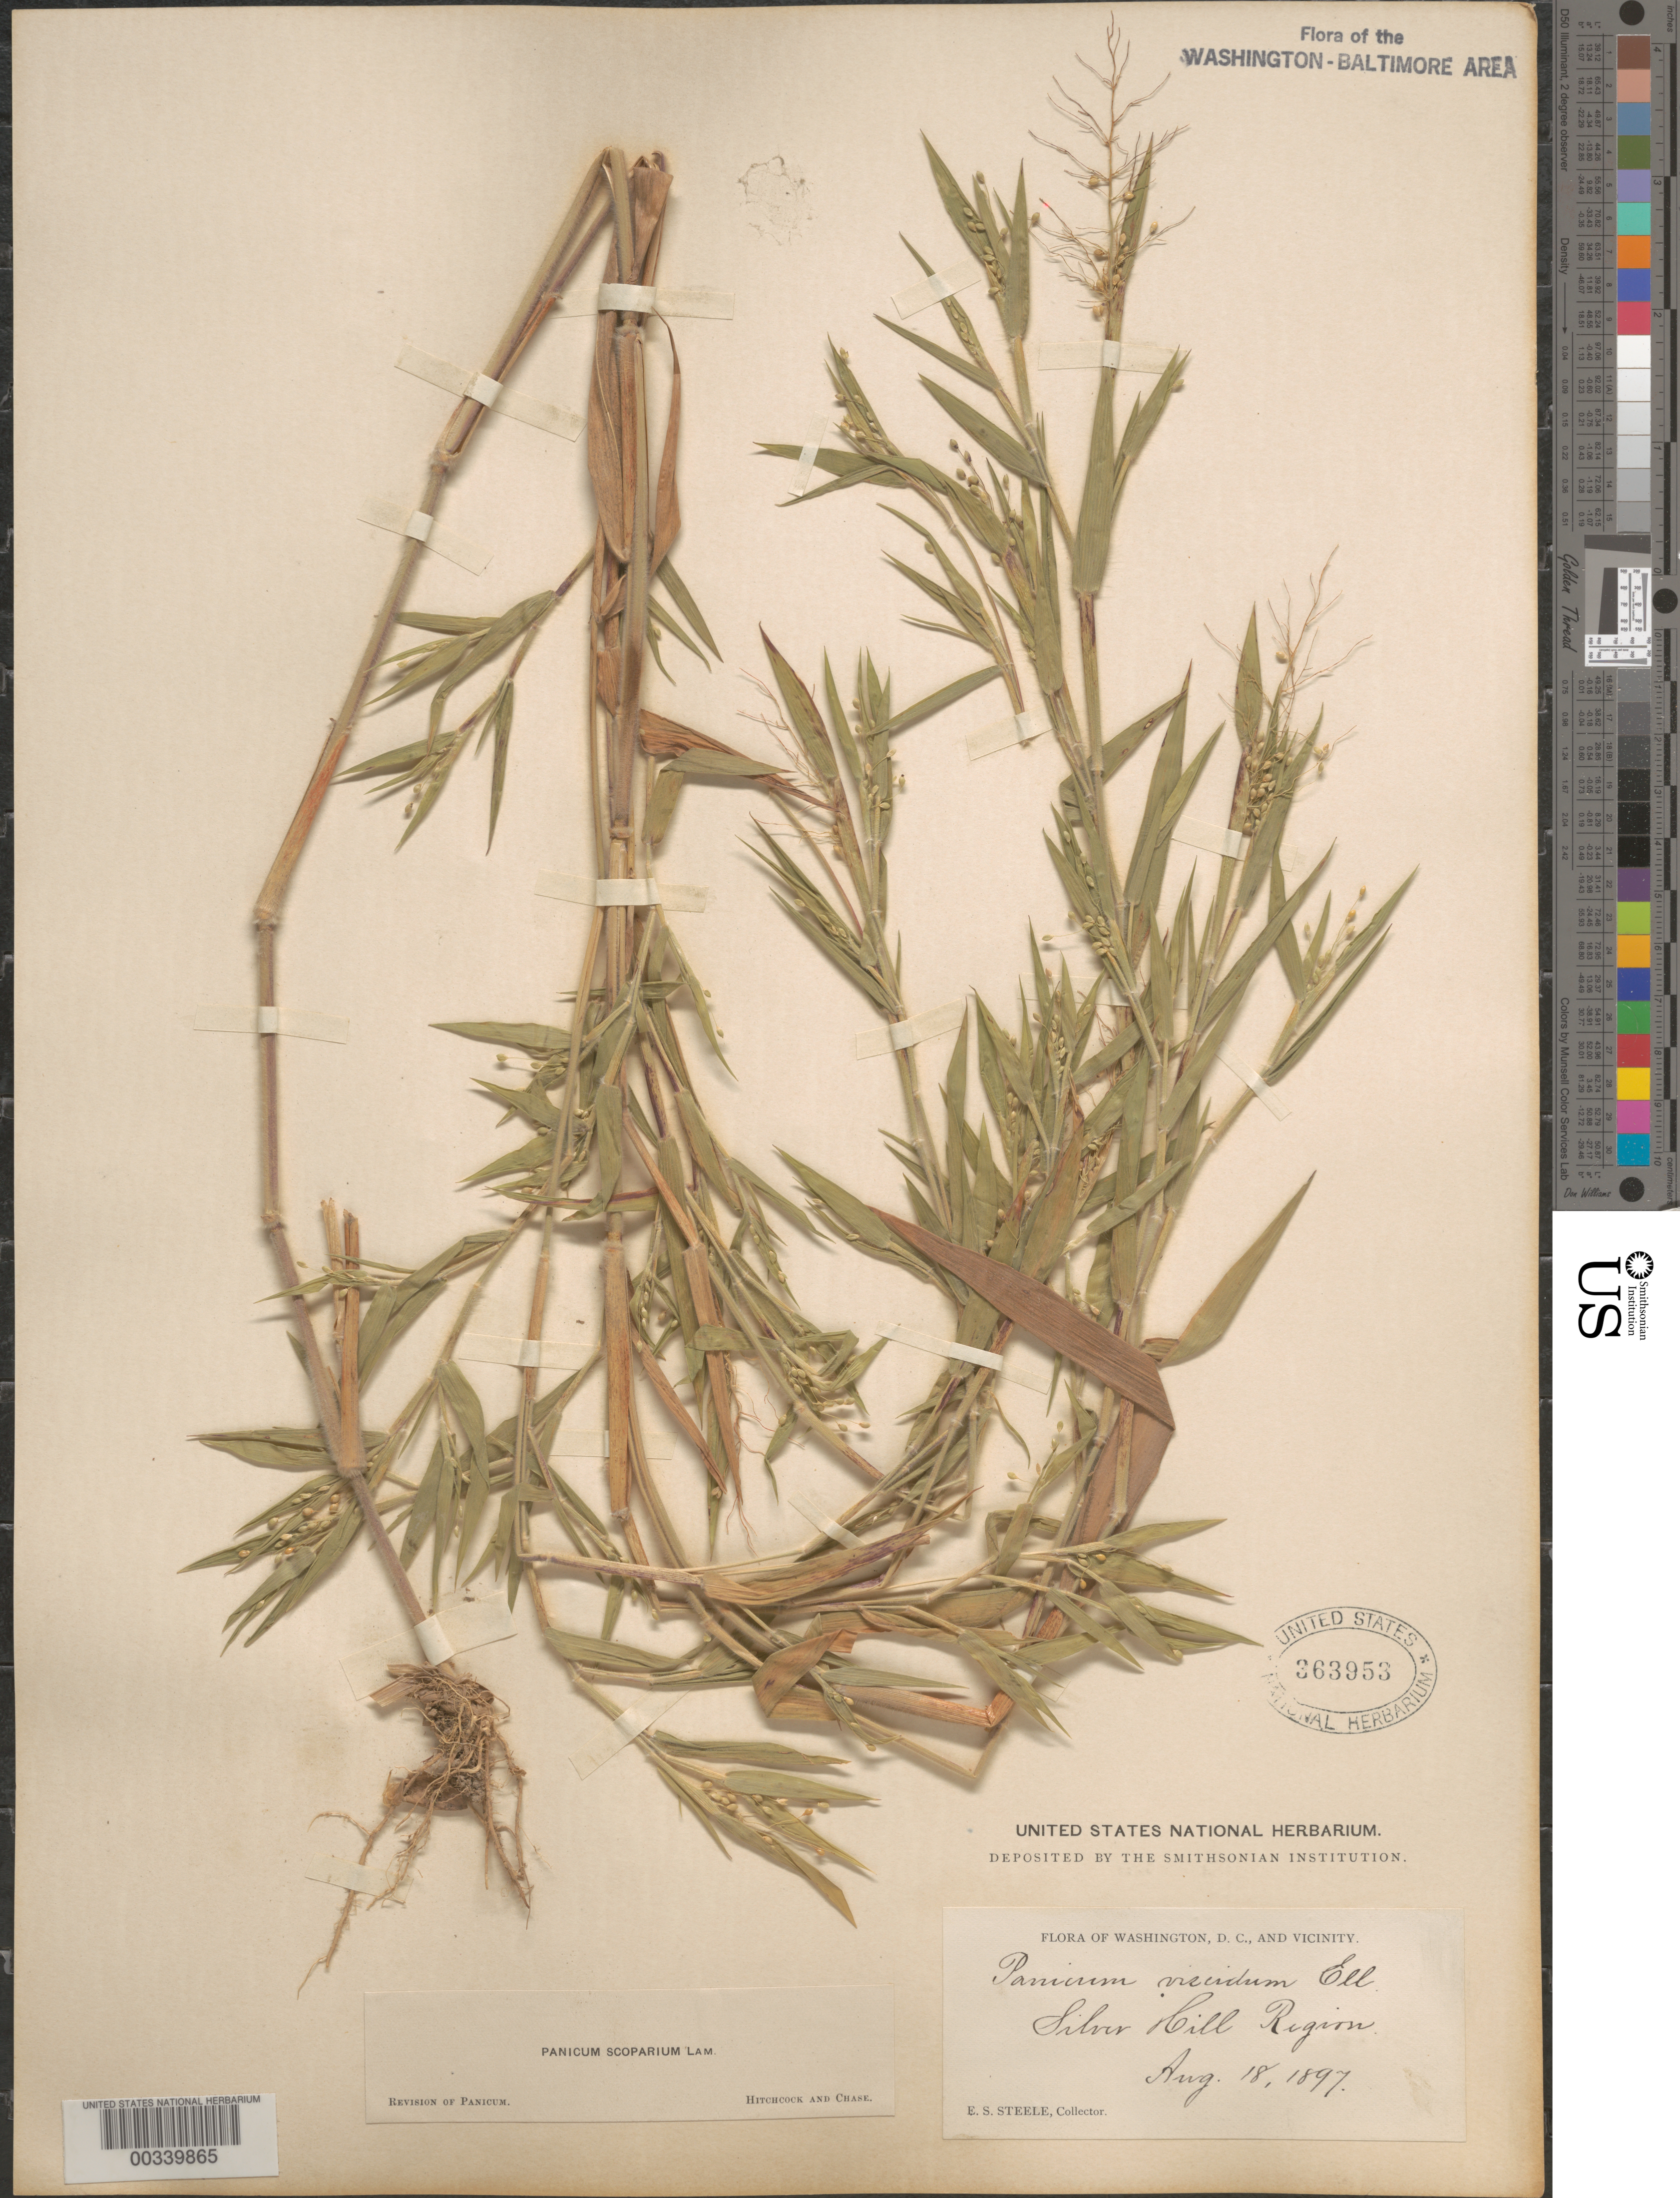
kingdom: Plantae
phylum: Tracheophyta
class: Liliopsida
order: Poales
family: Poaceae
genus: Dichanthelium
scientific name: Dichanthelium scoparium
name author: (Lam.) Gould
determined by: Hitchcock, A. S.; Chase, [M.] A.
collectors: E. Steele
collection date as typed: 18 Aug 1897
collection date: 1897-08-18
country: United States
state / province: Maryland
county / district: Prince George's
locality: Silver Hill Region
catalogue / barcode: US 363953